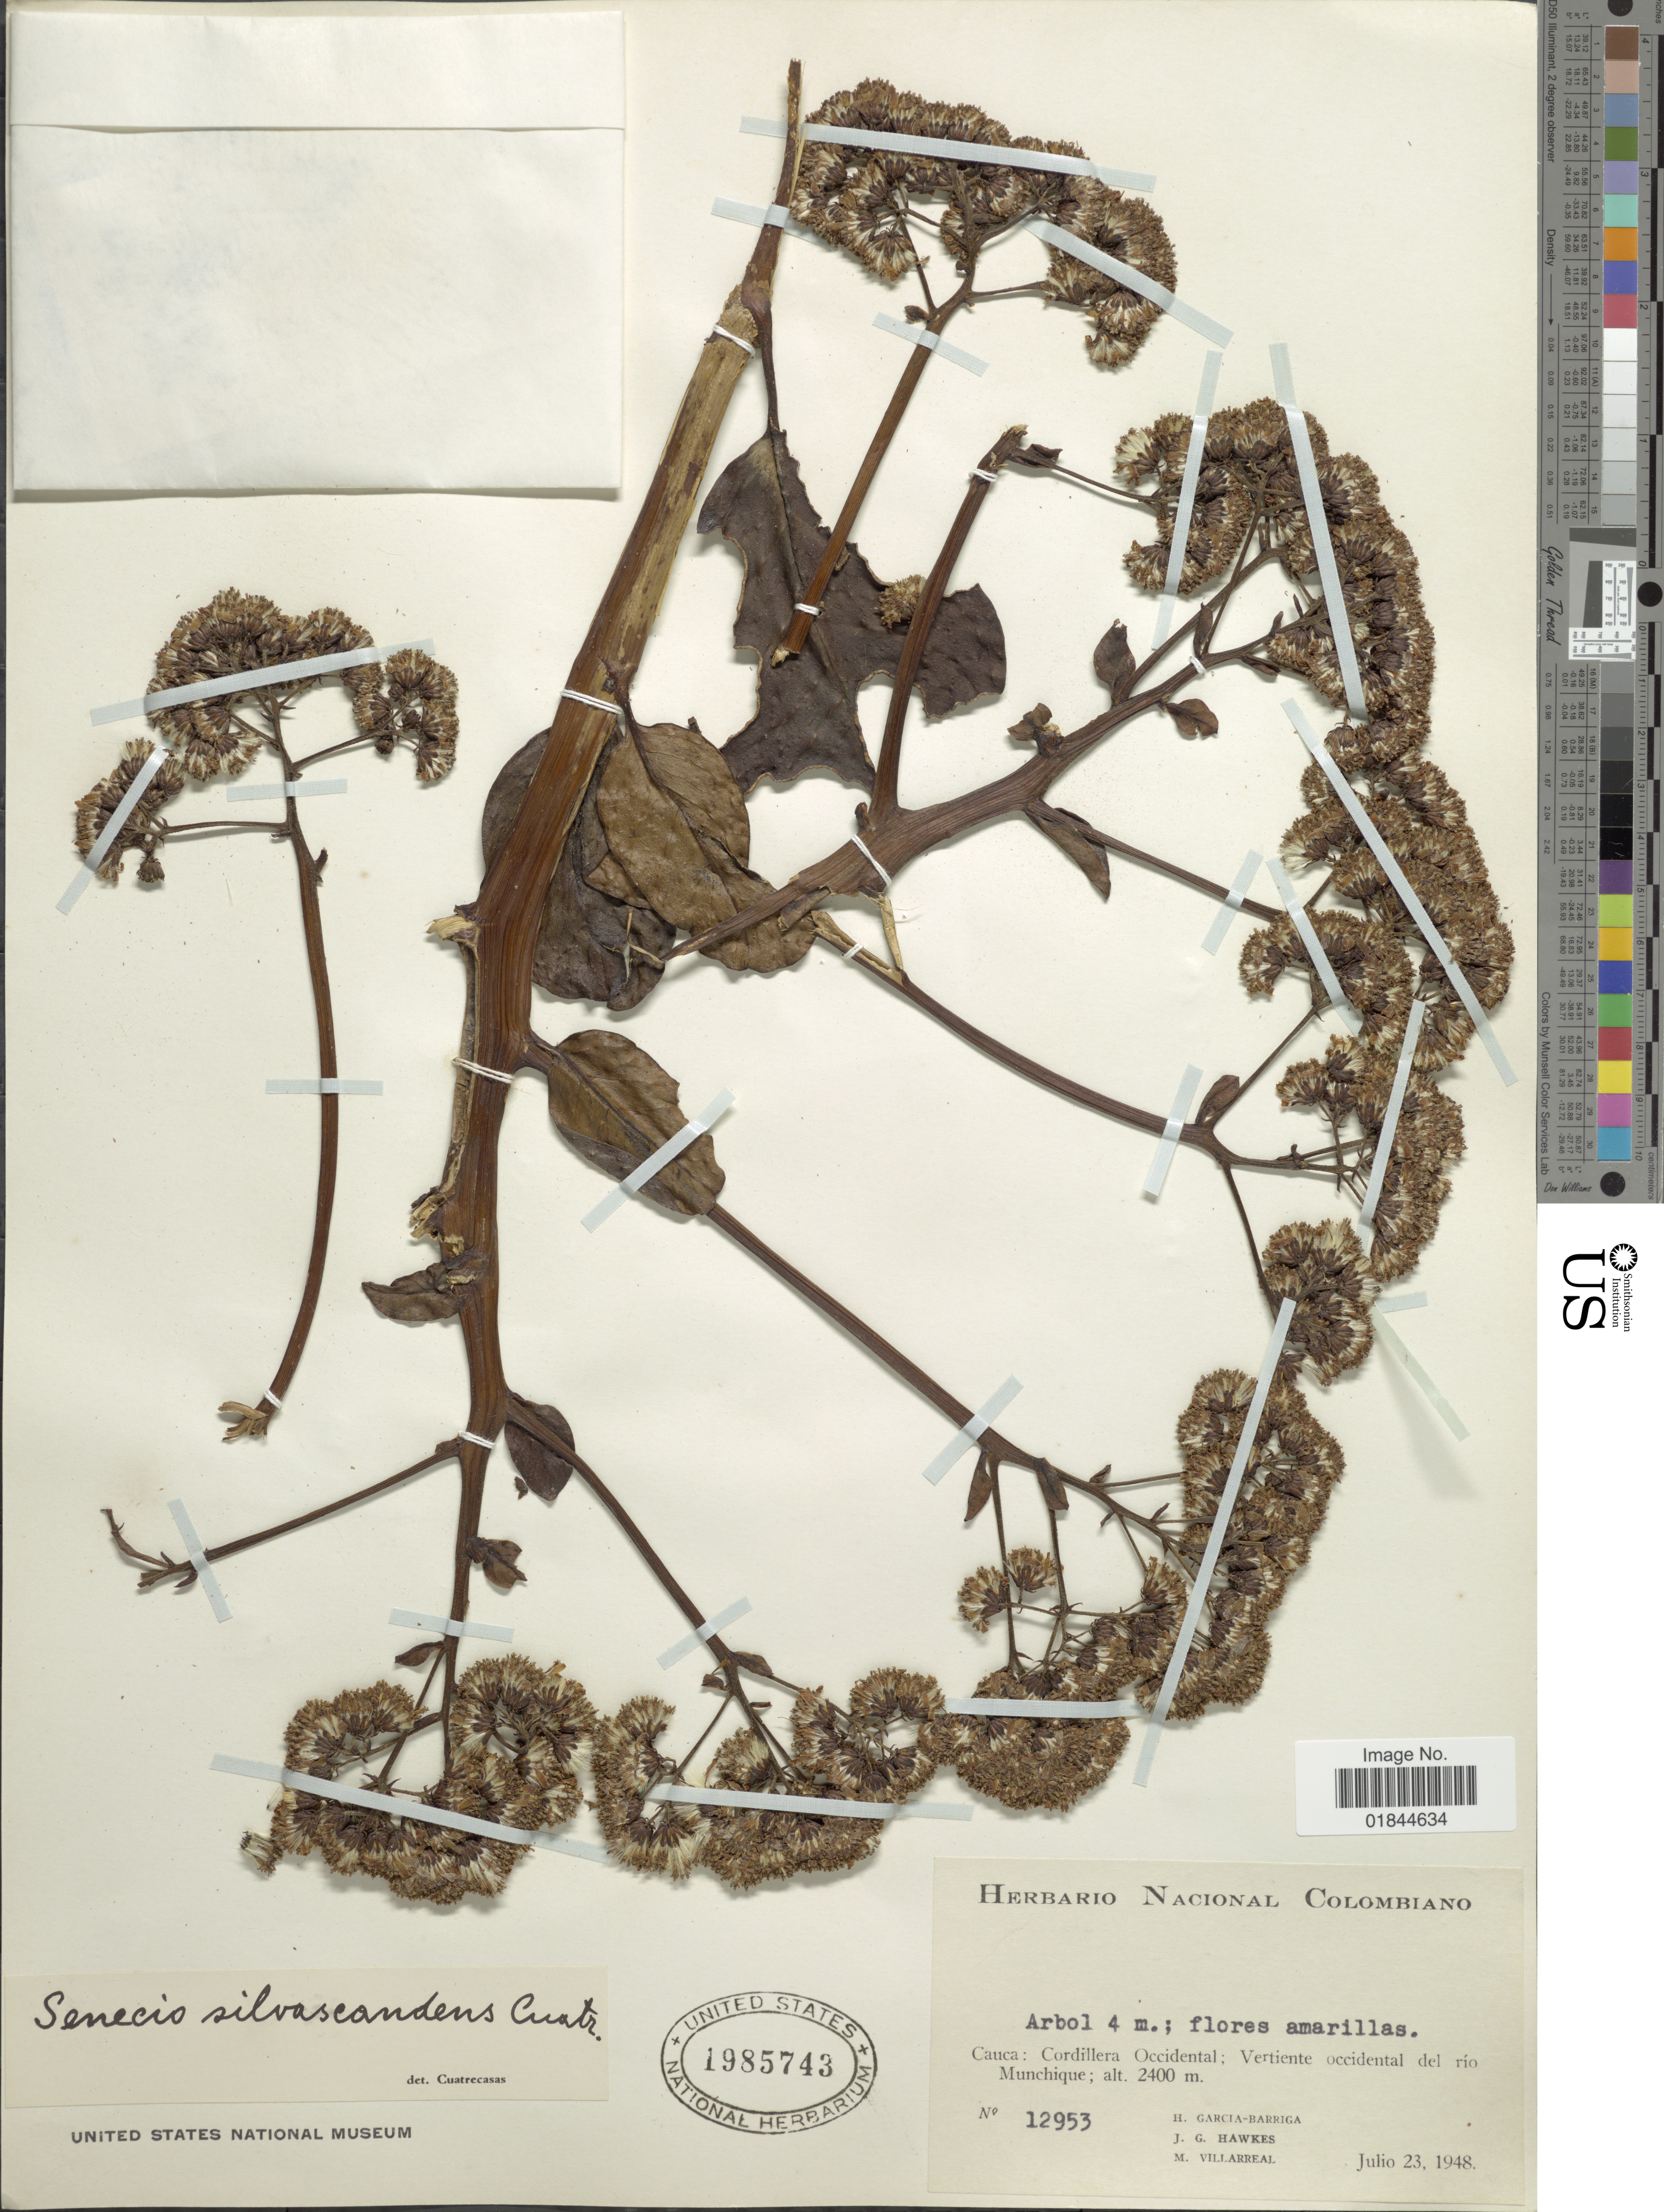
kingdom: Plantae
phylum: Tracheophyta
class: Magnoliopsida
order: Asterales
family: Asteraceae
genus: Pentacalia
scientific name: Pentacalia silvascandens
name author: (Cuatrec.) Cuatrec.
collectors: H. García Barriga, J. Hawkes & M. Villarreal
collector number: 12953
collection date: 1948-07-23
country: Colombia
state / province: Cauca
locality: Cordillera Occidental, Vertiente occidental del rio Munchique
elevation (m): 2400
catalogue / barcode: US 1985743